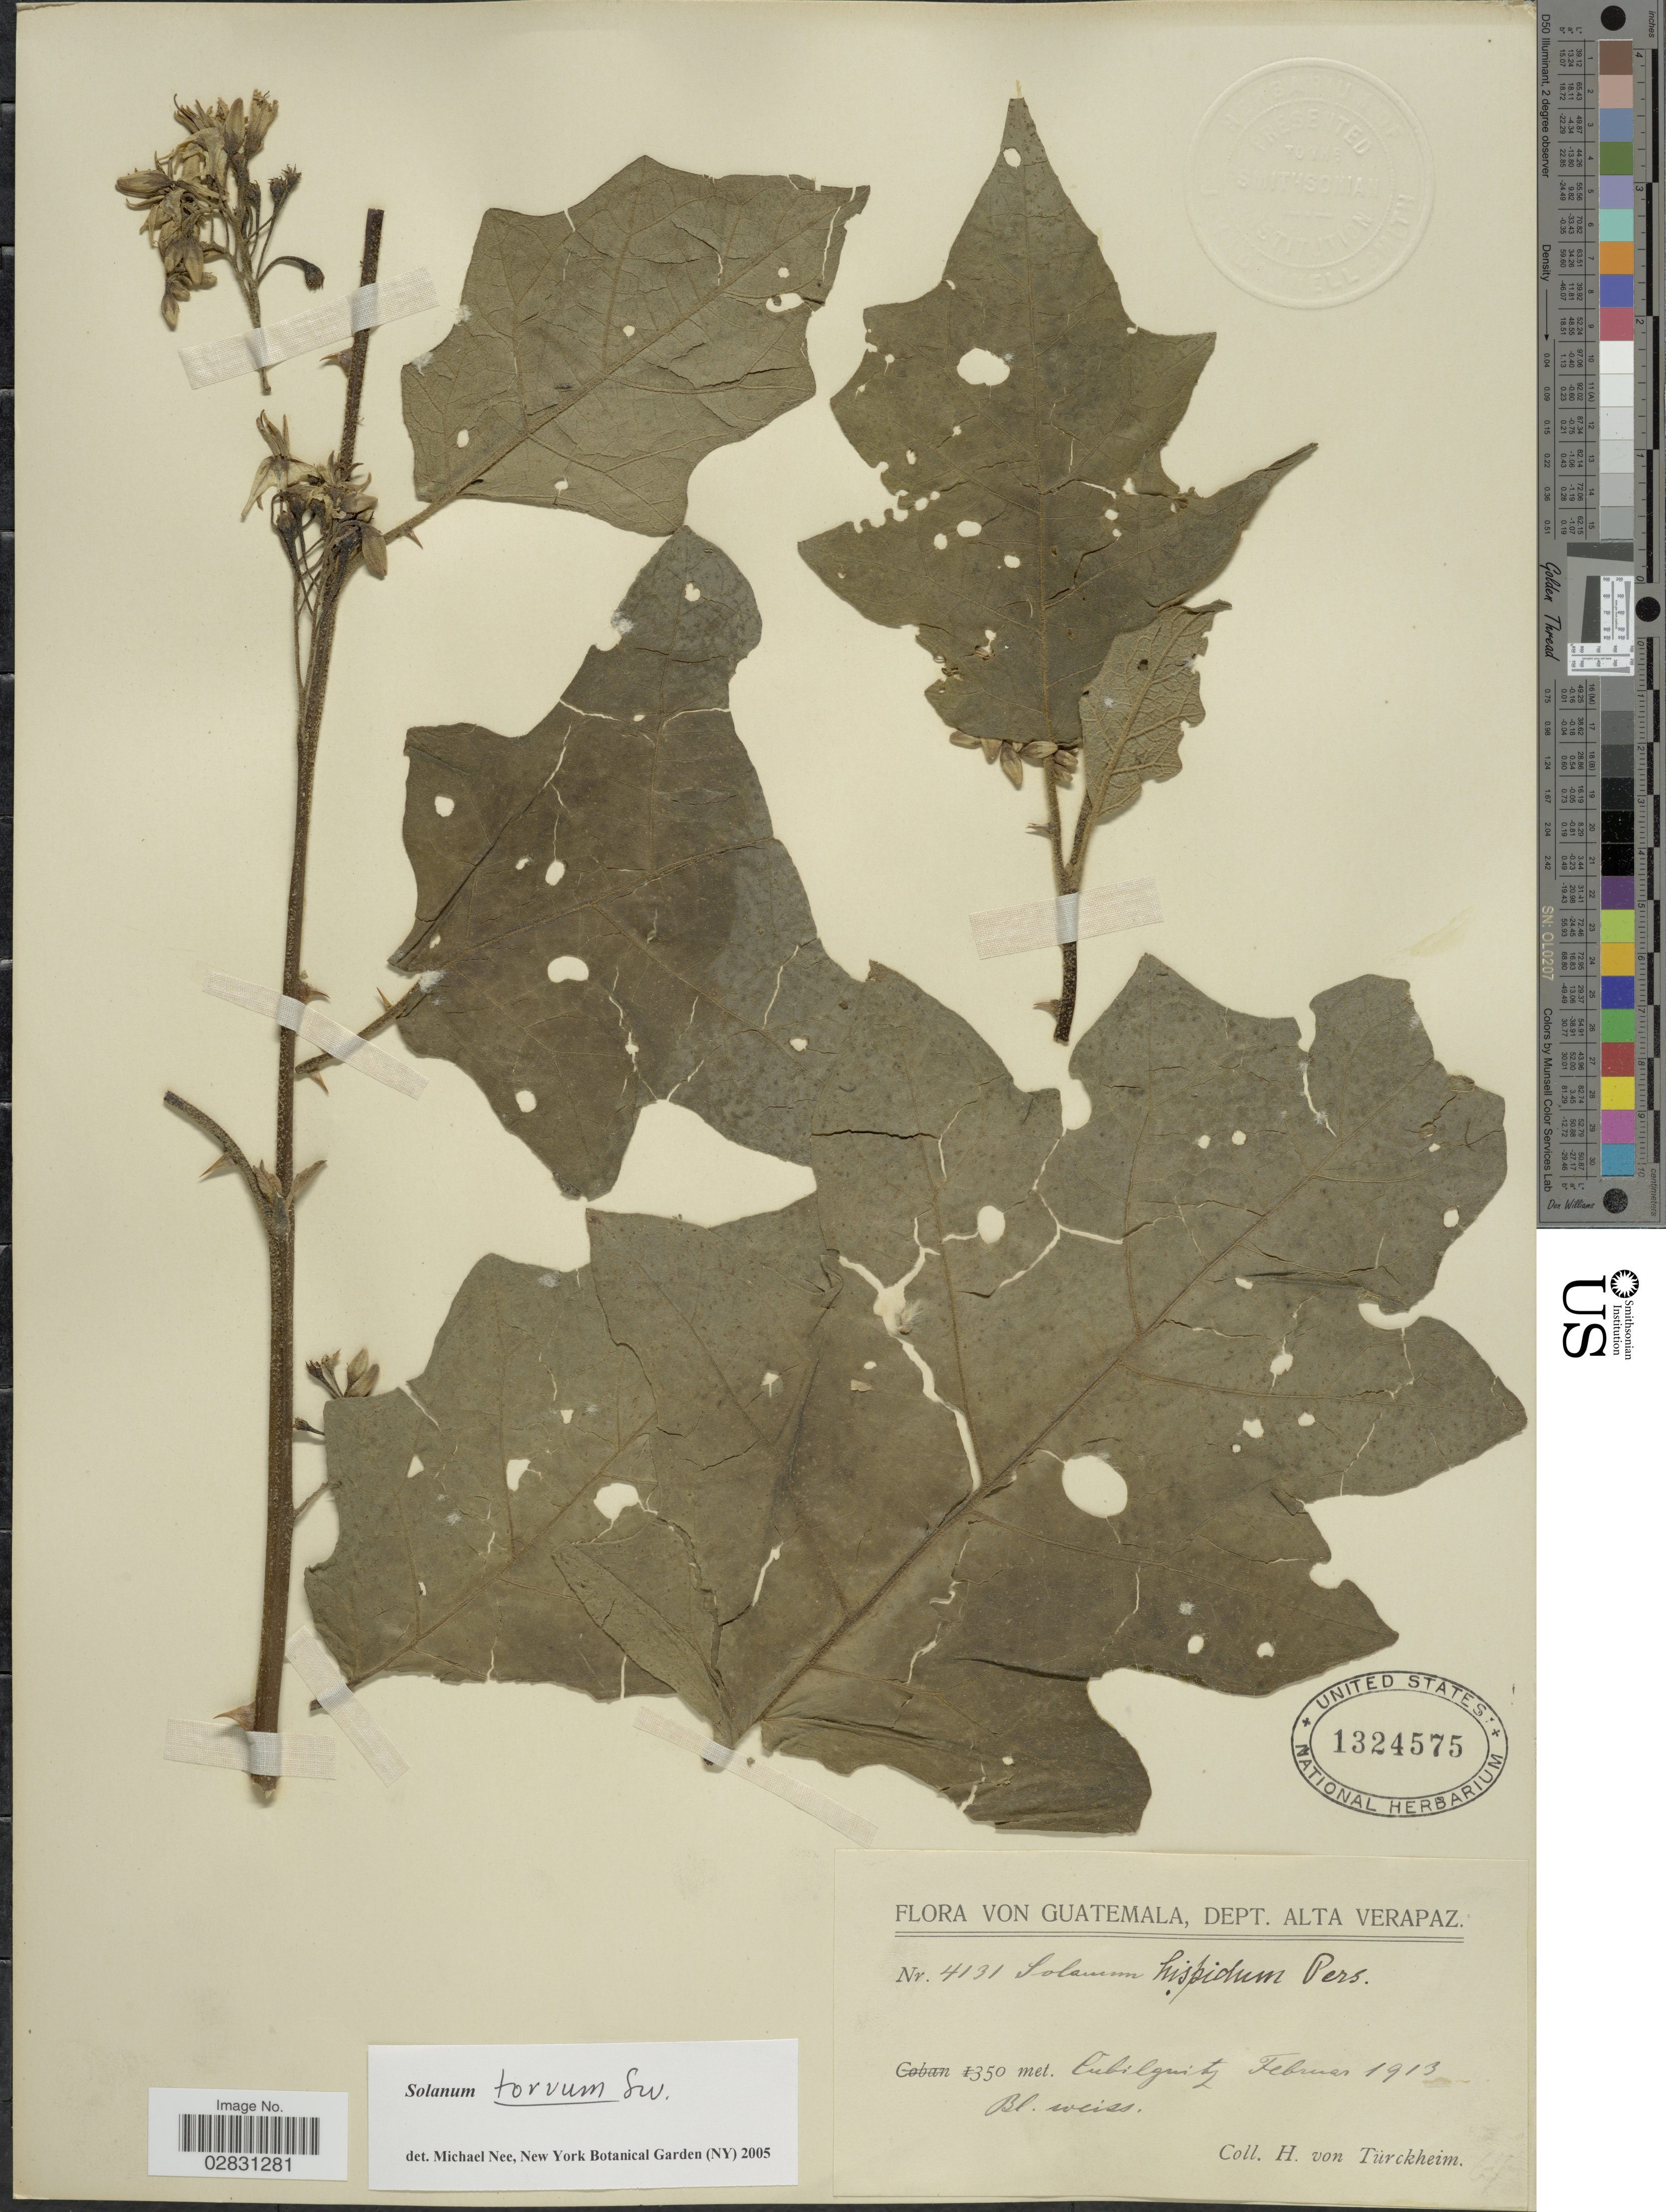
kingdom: Plantae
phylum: Tracheophyta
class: Magnoliopsida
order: Solanales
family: Solanaceae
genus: Solanum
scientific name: Solanum torvum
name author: Sw.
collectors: H. von Türckheim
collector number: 4131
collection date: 1913-02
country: Guatemala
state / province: Alta Verapaz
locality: Dept. Alta Verapaz, Cubilquitz.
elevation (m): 350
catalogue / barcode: US 1324575